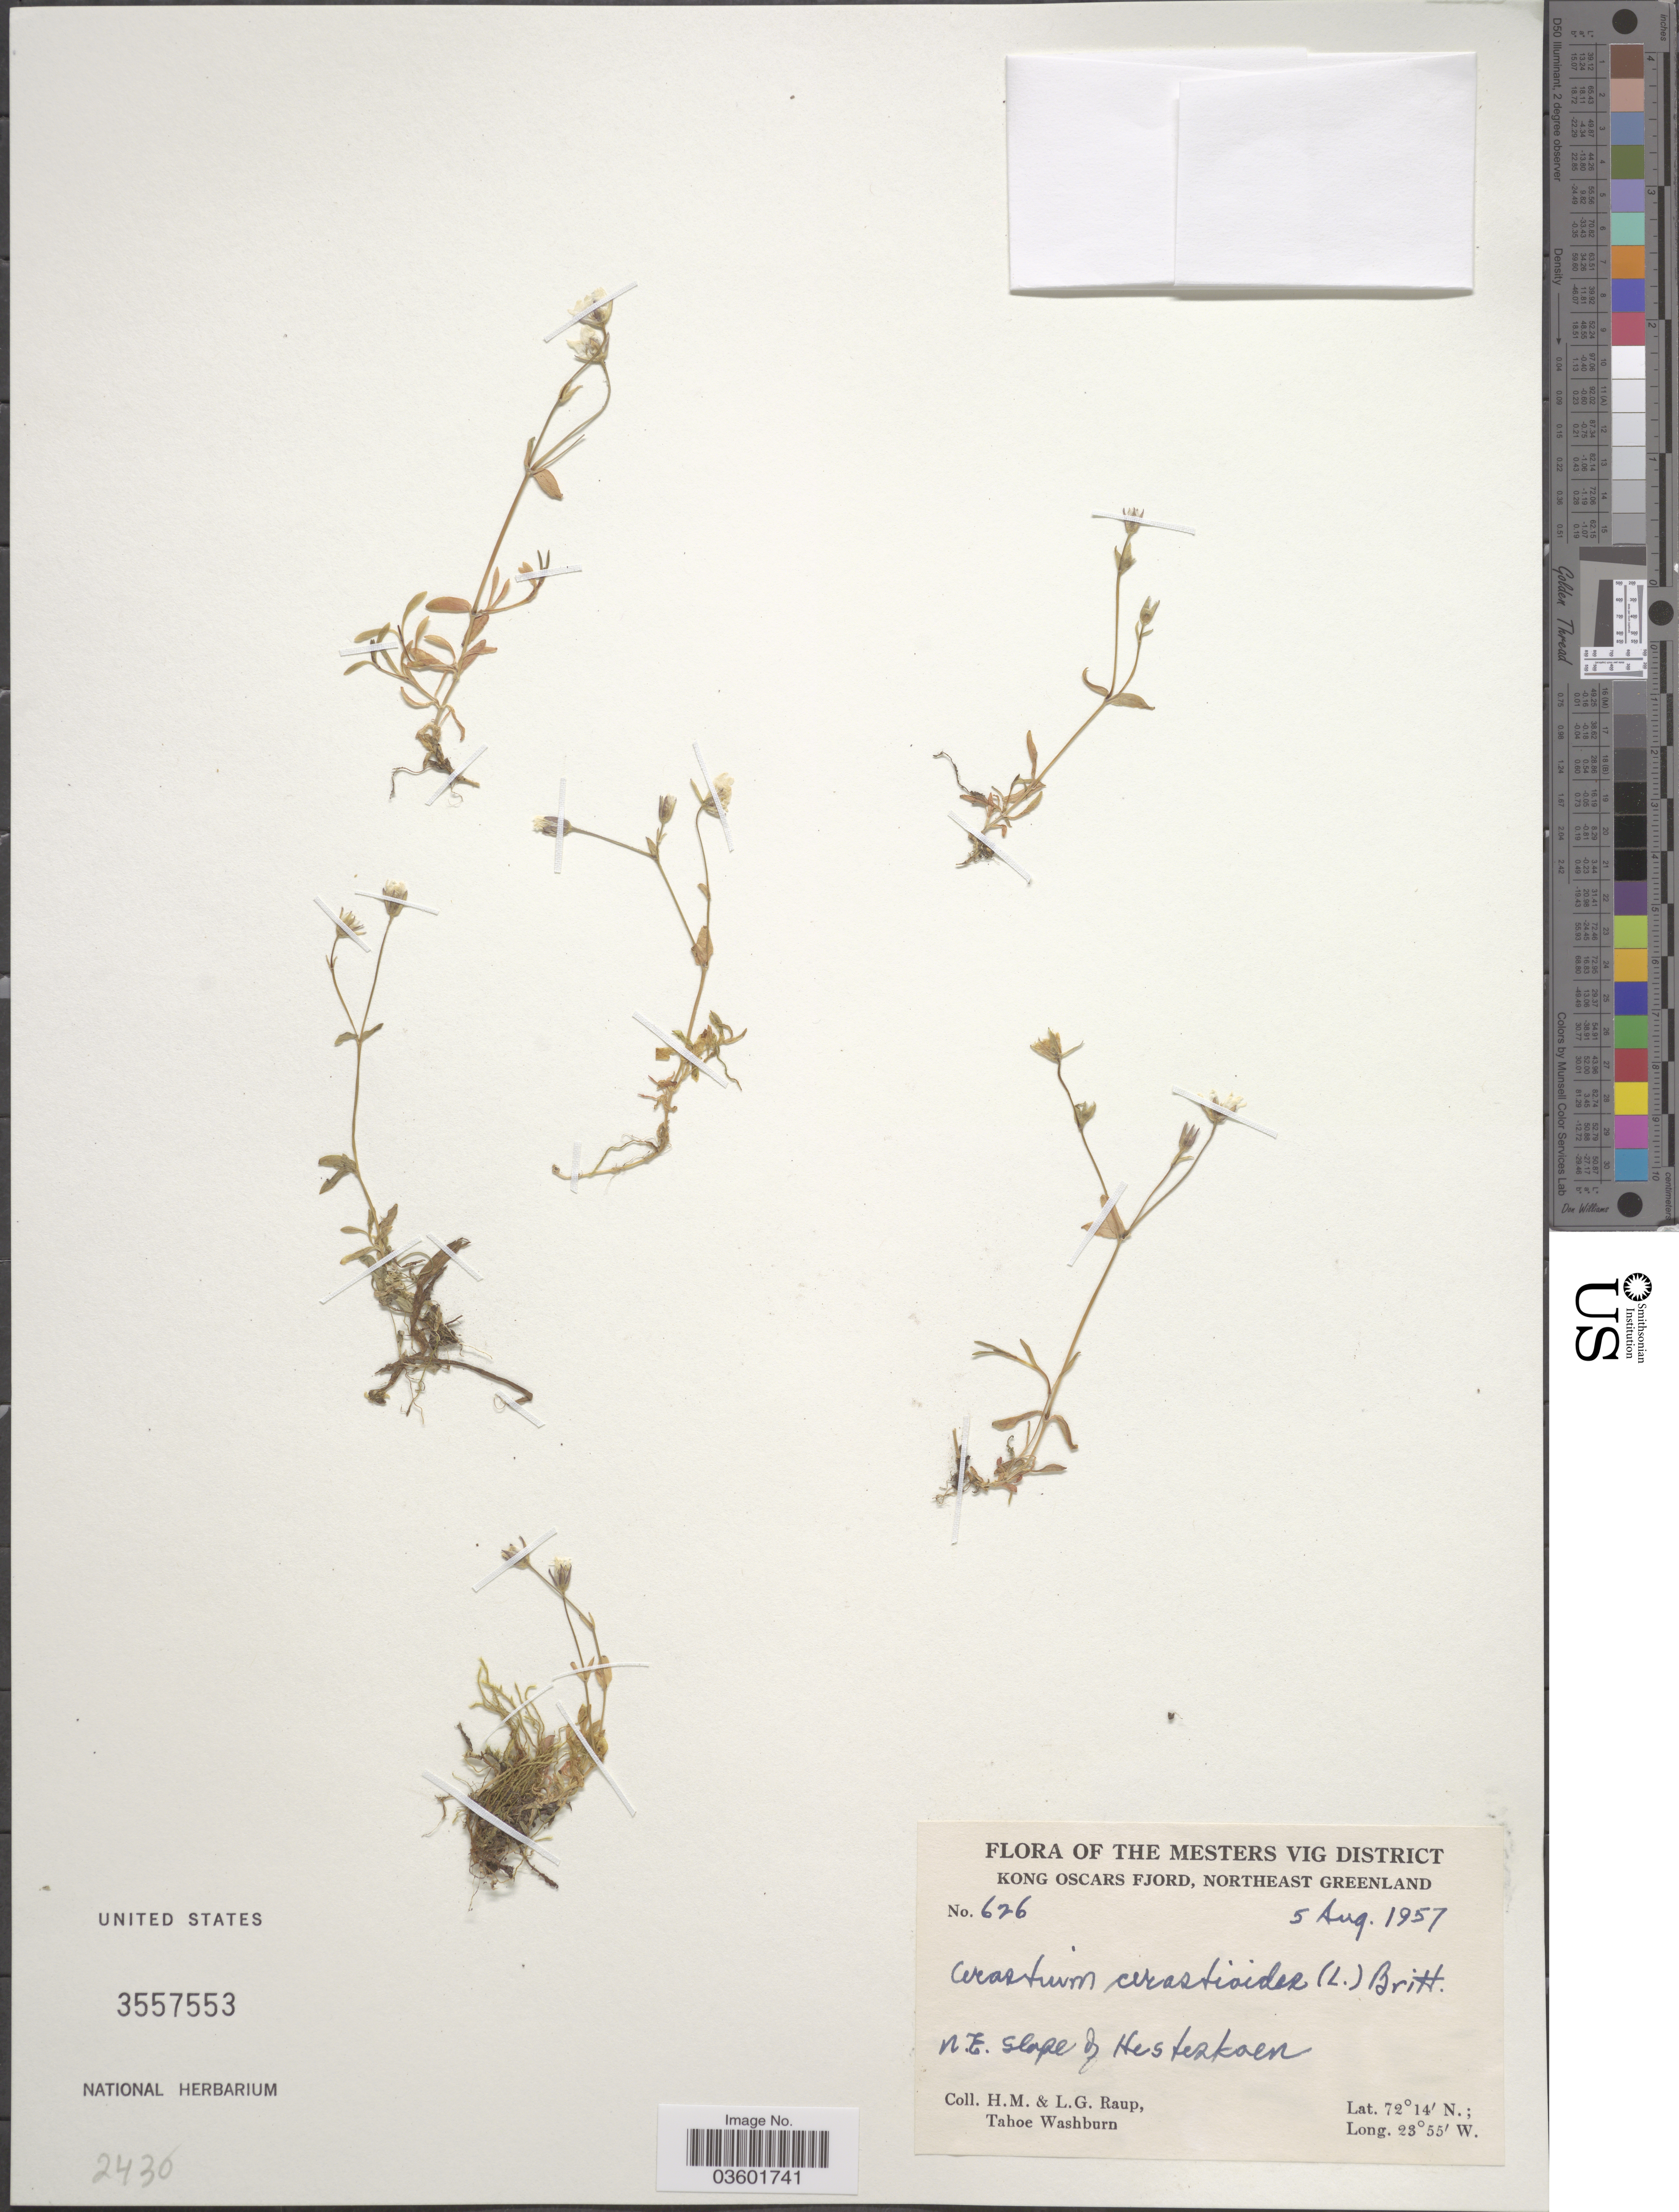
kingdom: Plantae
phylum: Tracheophyta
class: Magnoliopsida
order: Caryophyllales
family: Caryophyllaceae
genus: Cerastium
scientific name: Cerastium cerastoides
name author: (L.) Britton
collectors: H. Raup, L. Raup & T. Washburn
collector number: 626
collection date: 1957-08-05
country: Greenland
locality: Mesters Vig District. Kong Oscars Fjord, Northeast Greenland. N.E. slope of Hesteskoen.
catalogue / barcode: US 3557553